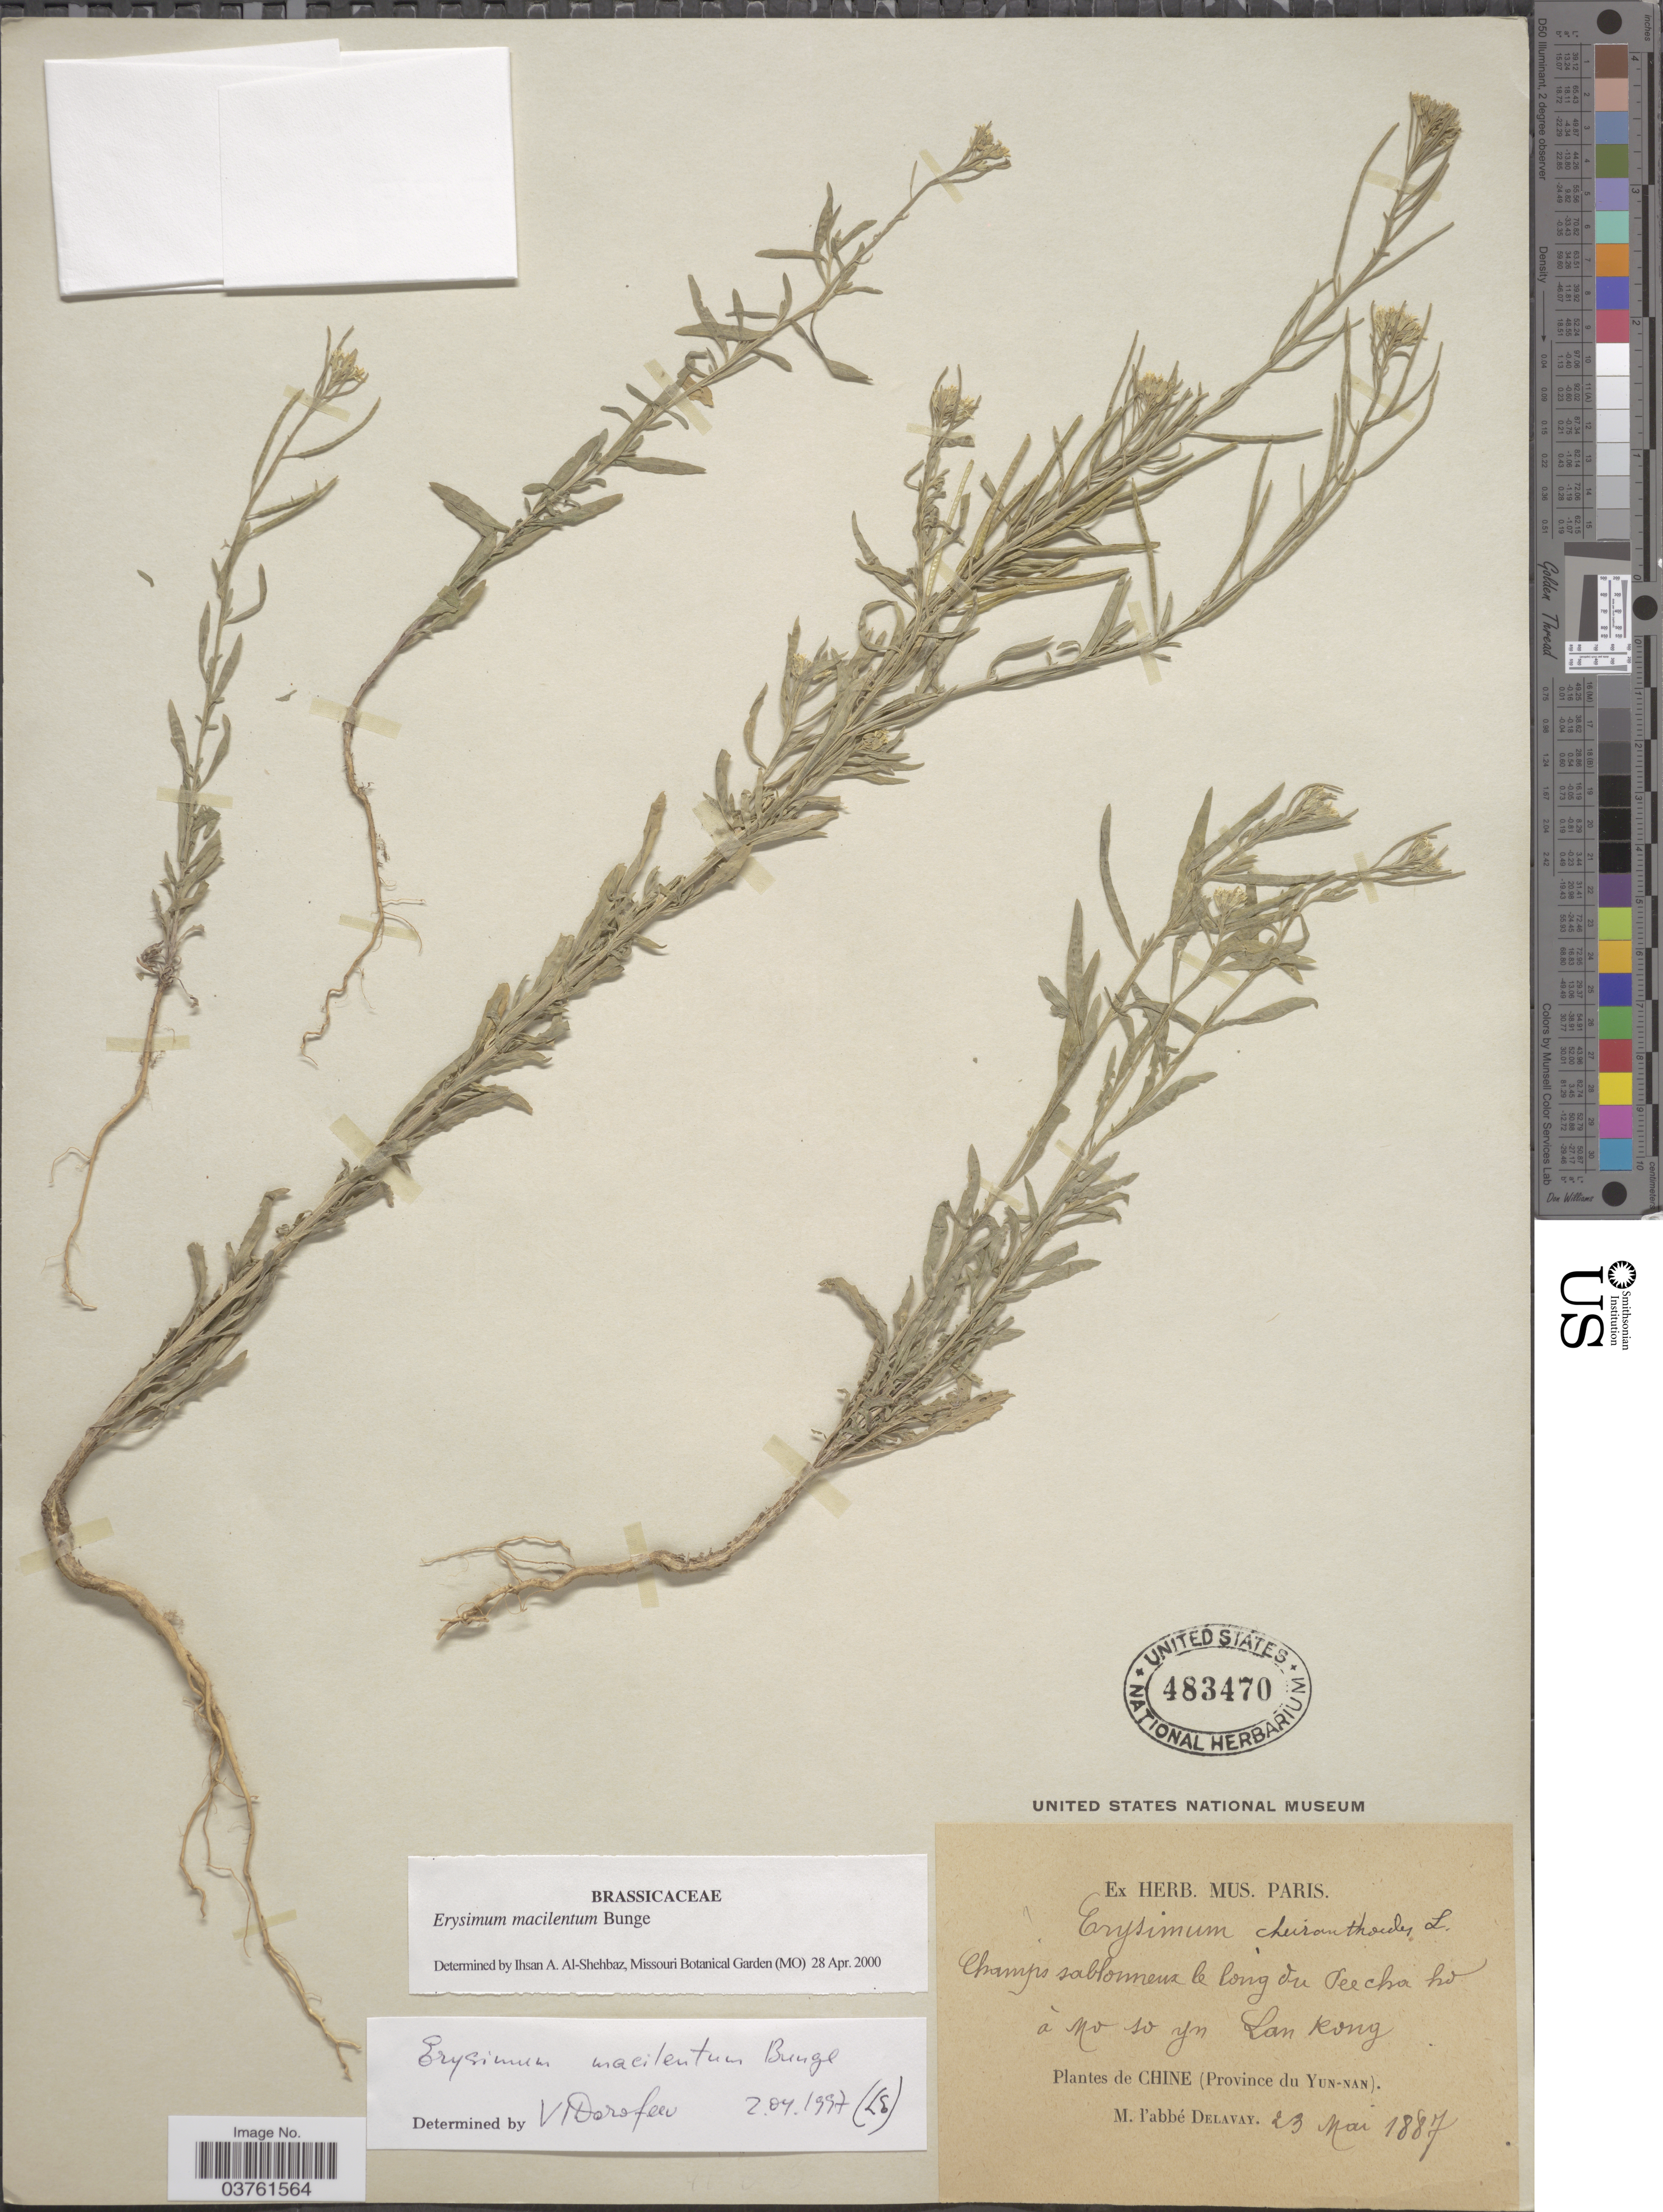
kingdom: Plantae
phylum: Tracheophyta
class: Magnoliopsida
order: Brassicales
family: Brassicaceae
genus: Erysimum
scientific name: Erysimum macilentum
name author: Bunge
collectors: P. Delavay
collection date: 1887-05-23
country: China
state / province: Yunnan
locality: Champs sablonneux le long du peecha ho [interpreted] á no [interpreted] so yn [interpreted] Lan Kong.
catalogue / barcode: US 483470